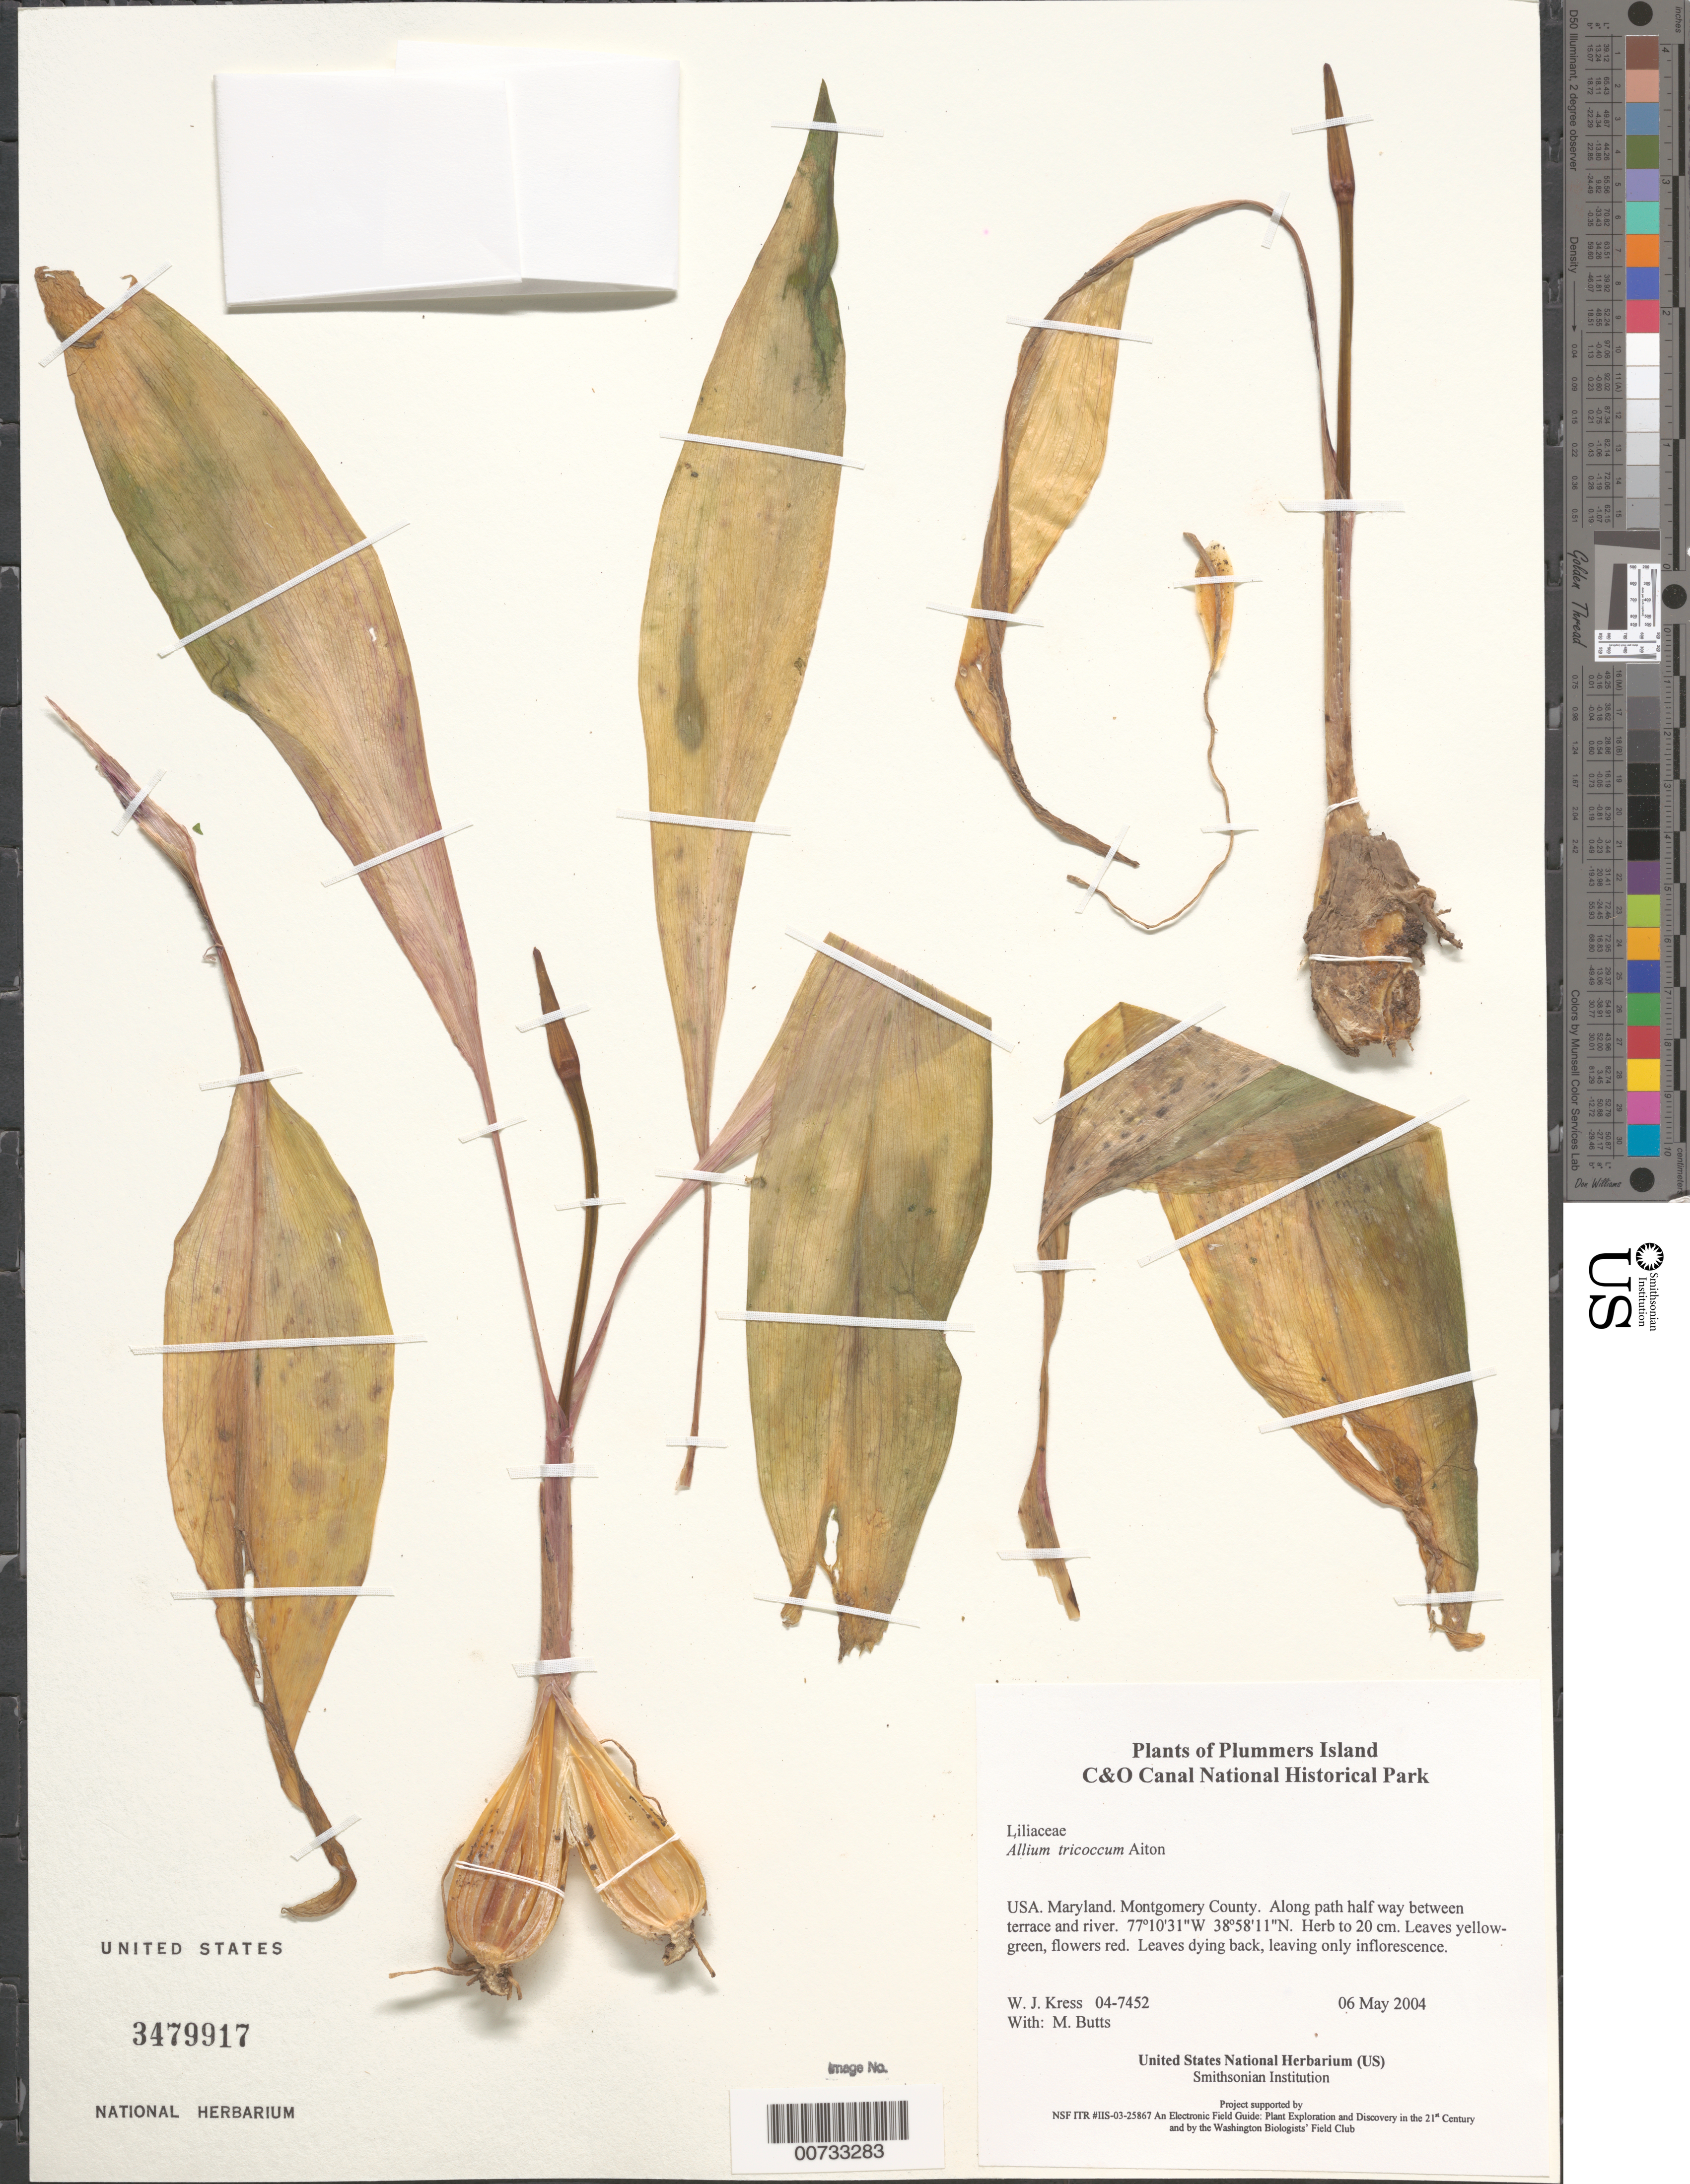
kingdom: Plantae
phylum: Tracheophyta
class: Liliopsida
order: Asparagales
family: Amaryllidaceae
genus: Allium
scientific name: Allium tricoccum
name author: Aiton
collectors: W. J. Kress & M. B. Butts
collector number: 04-7452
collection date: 2004-05-06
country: United States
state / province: Maryland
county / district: Montgomery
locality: Chesapeake and Ohio Canal National Historical Park, Plummers Island, along path half way between terrace and river.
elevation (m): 20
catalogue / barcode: US 3479917